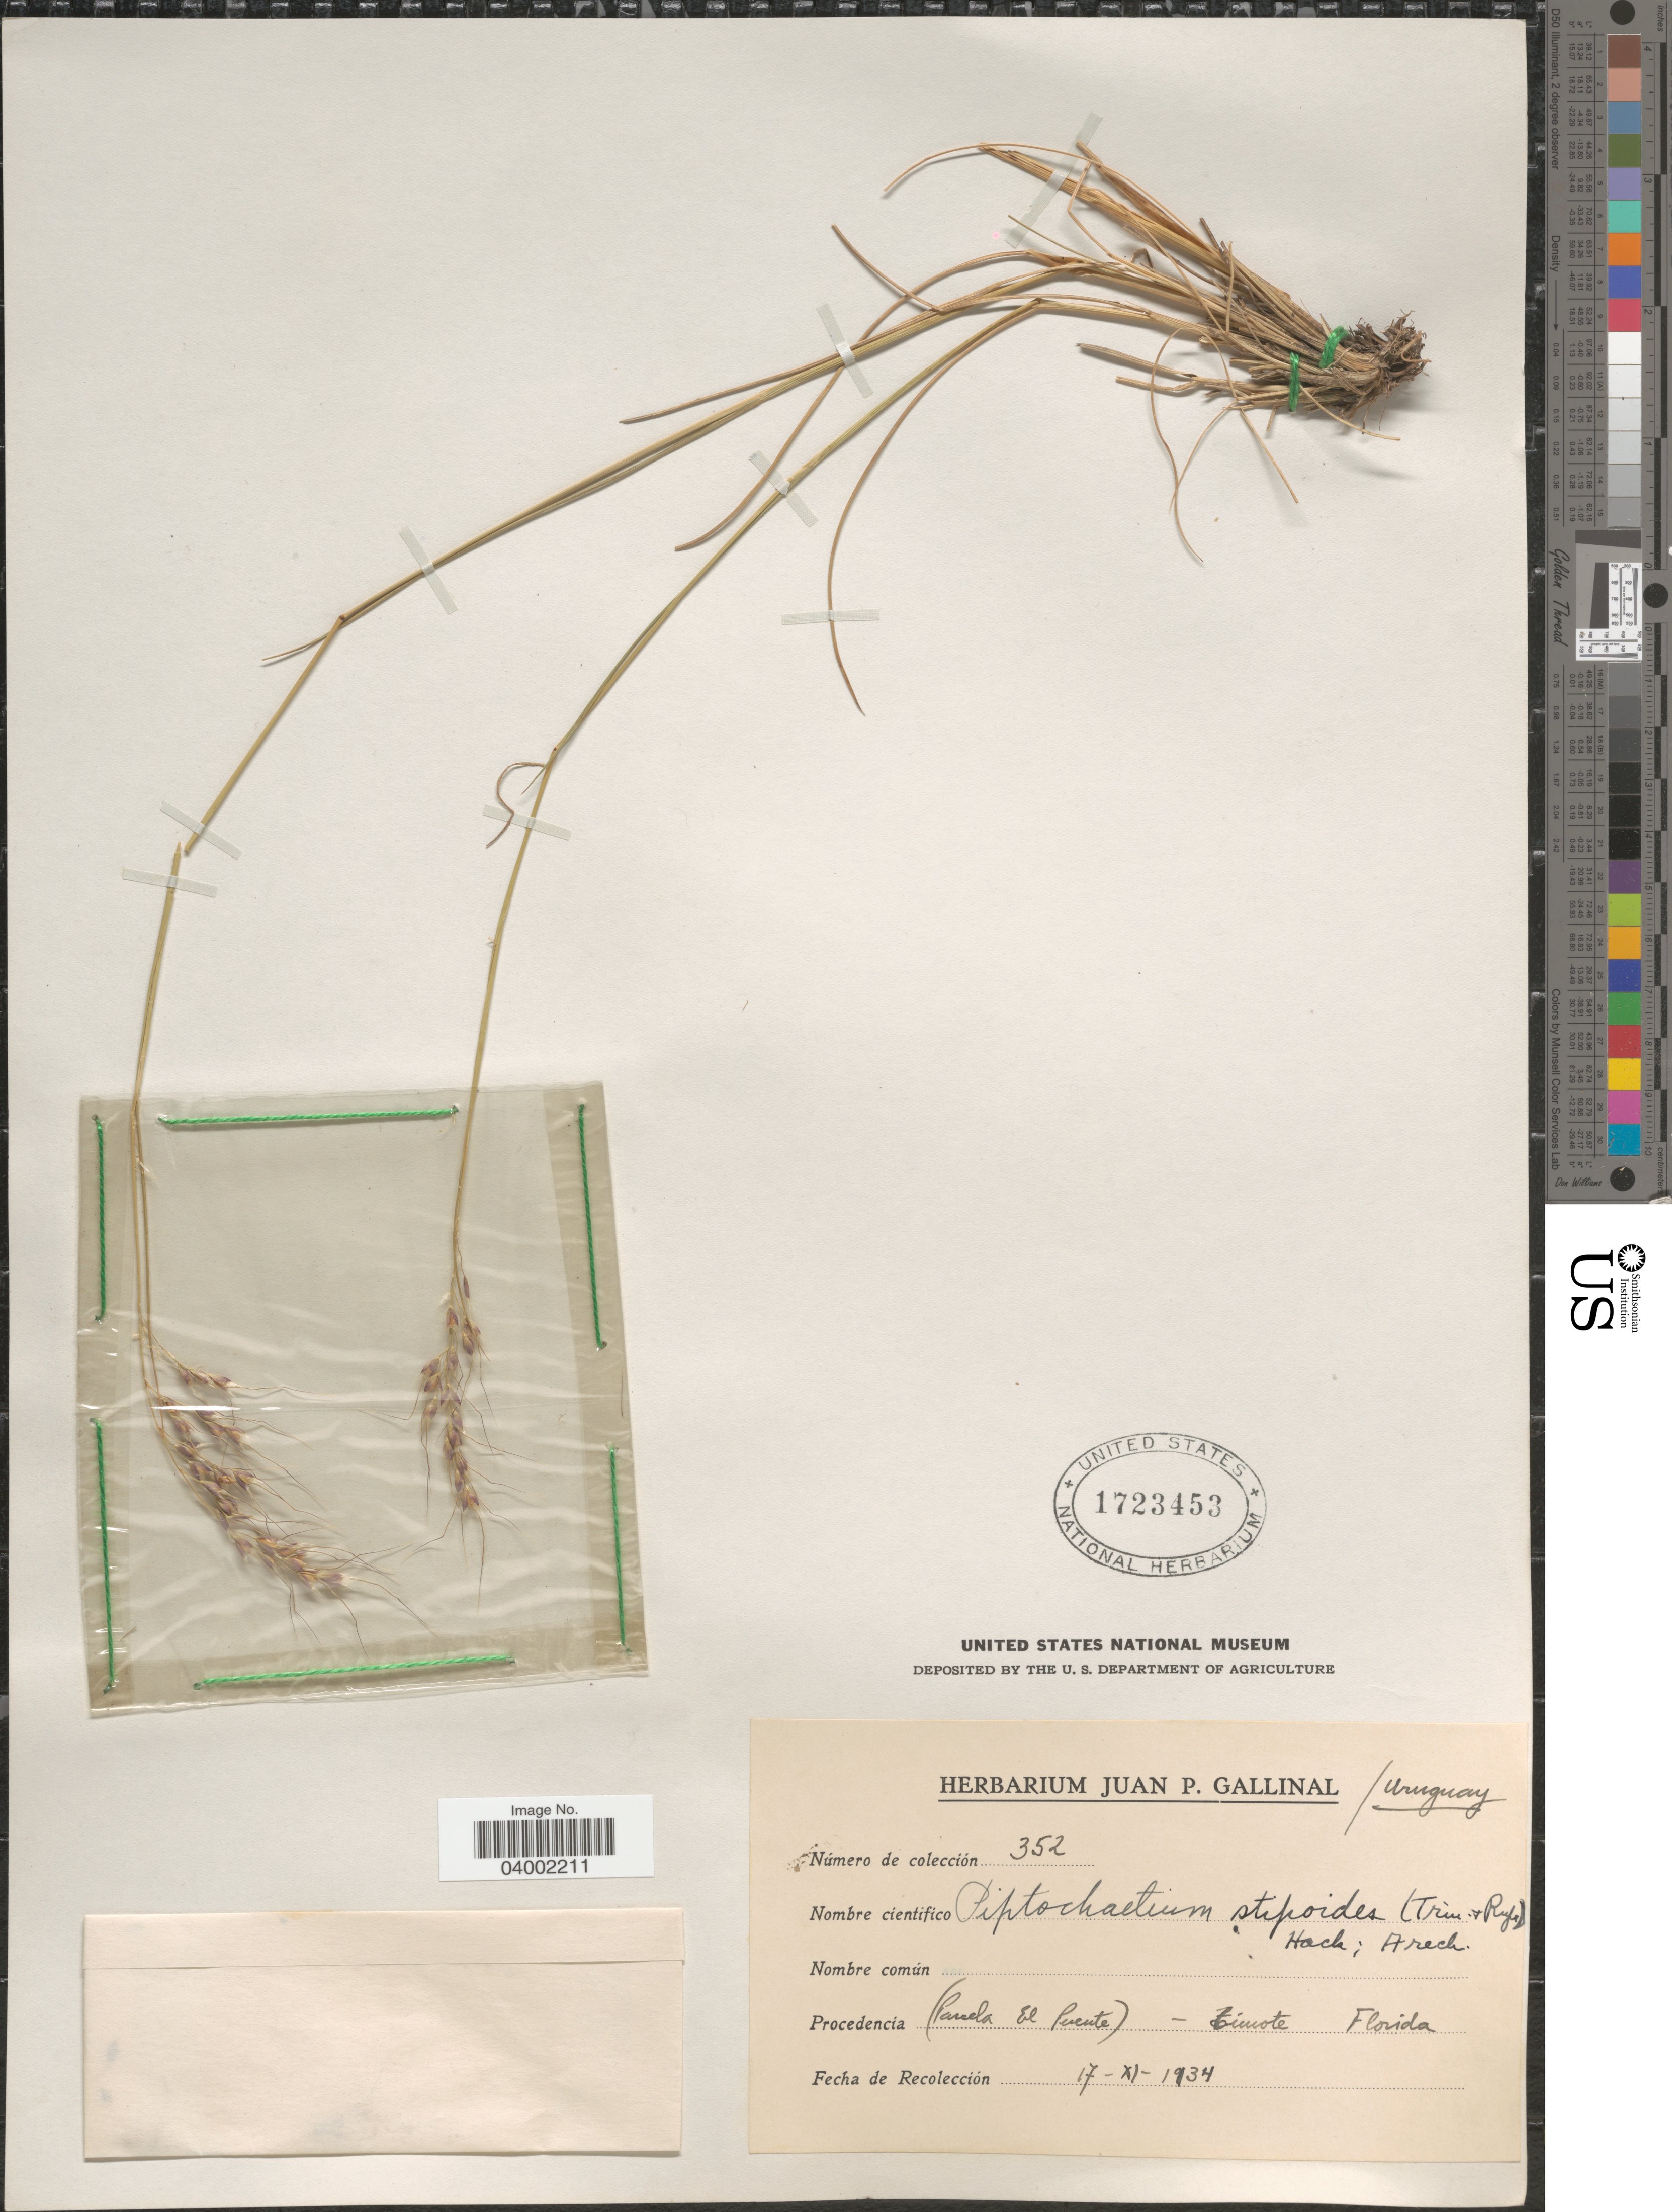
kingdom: Plantae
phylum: Tracheophyta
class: Liliopsida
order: Poales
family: Poaceae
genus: Piptochaetium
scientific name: Piptochaetium stipoides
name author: (Trin. & Rupr.) Hack. & Arechav.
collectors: ex herb. Juan P. Gallinal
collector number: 352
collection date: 1934-11-17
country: Uruguay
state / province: Florida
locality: Parcela El Puente - Timote Florida.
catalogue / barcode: US 1723453